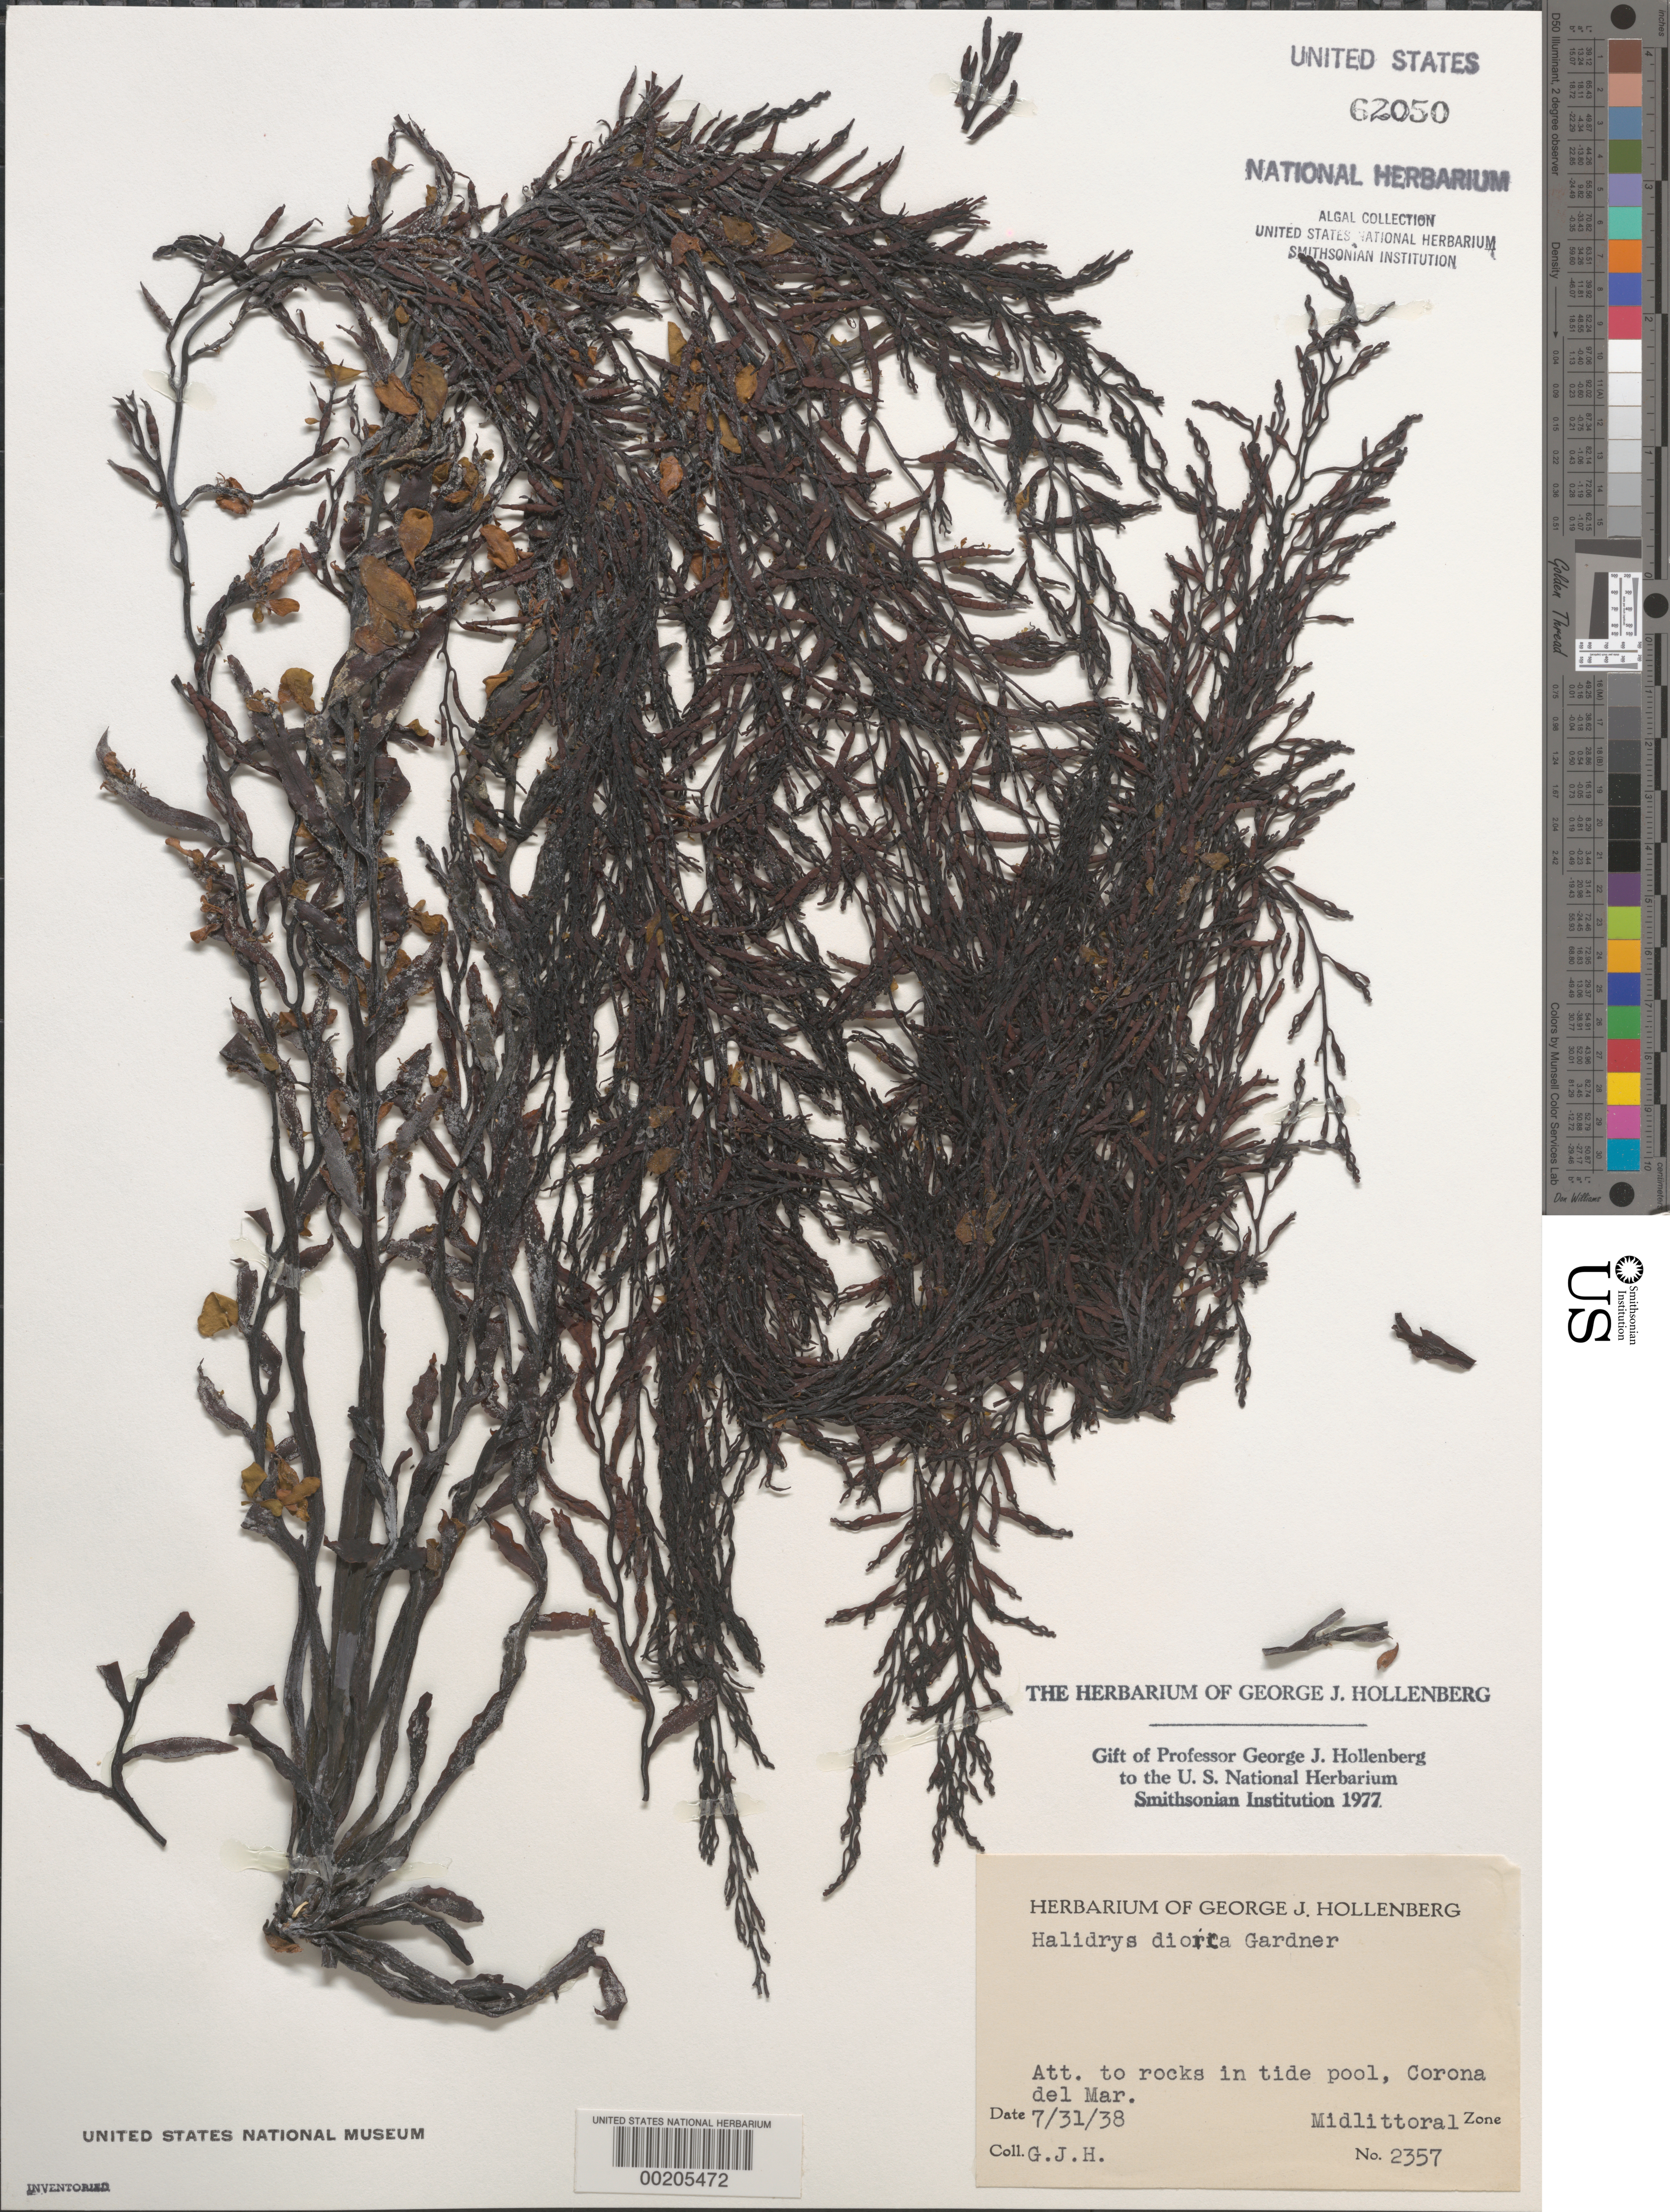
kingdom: Chromista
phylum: Ochrophyta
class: Phaeophyceae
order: Fucales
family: Sargassaceae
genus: Halidrys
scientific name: Halidrys dioica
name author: N.L. Gardner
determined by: Hollenberg, George J.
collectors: G. Hollenberg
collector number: GJH 2357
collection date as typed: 31 Jul 1938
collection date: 1938-07-31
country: United States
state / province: California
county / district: Orange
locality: Corona del Mar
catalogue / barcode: US 62050